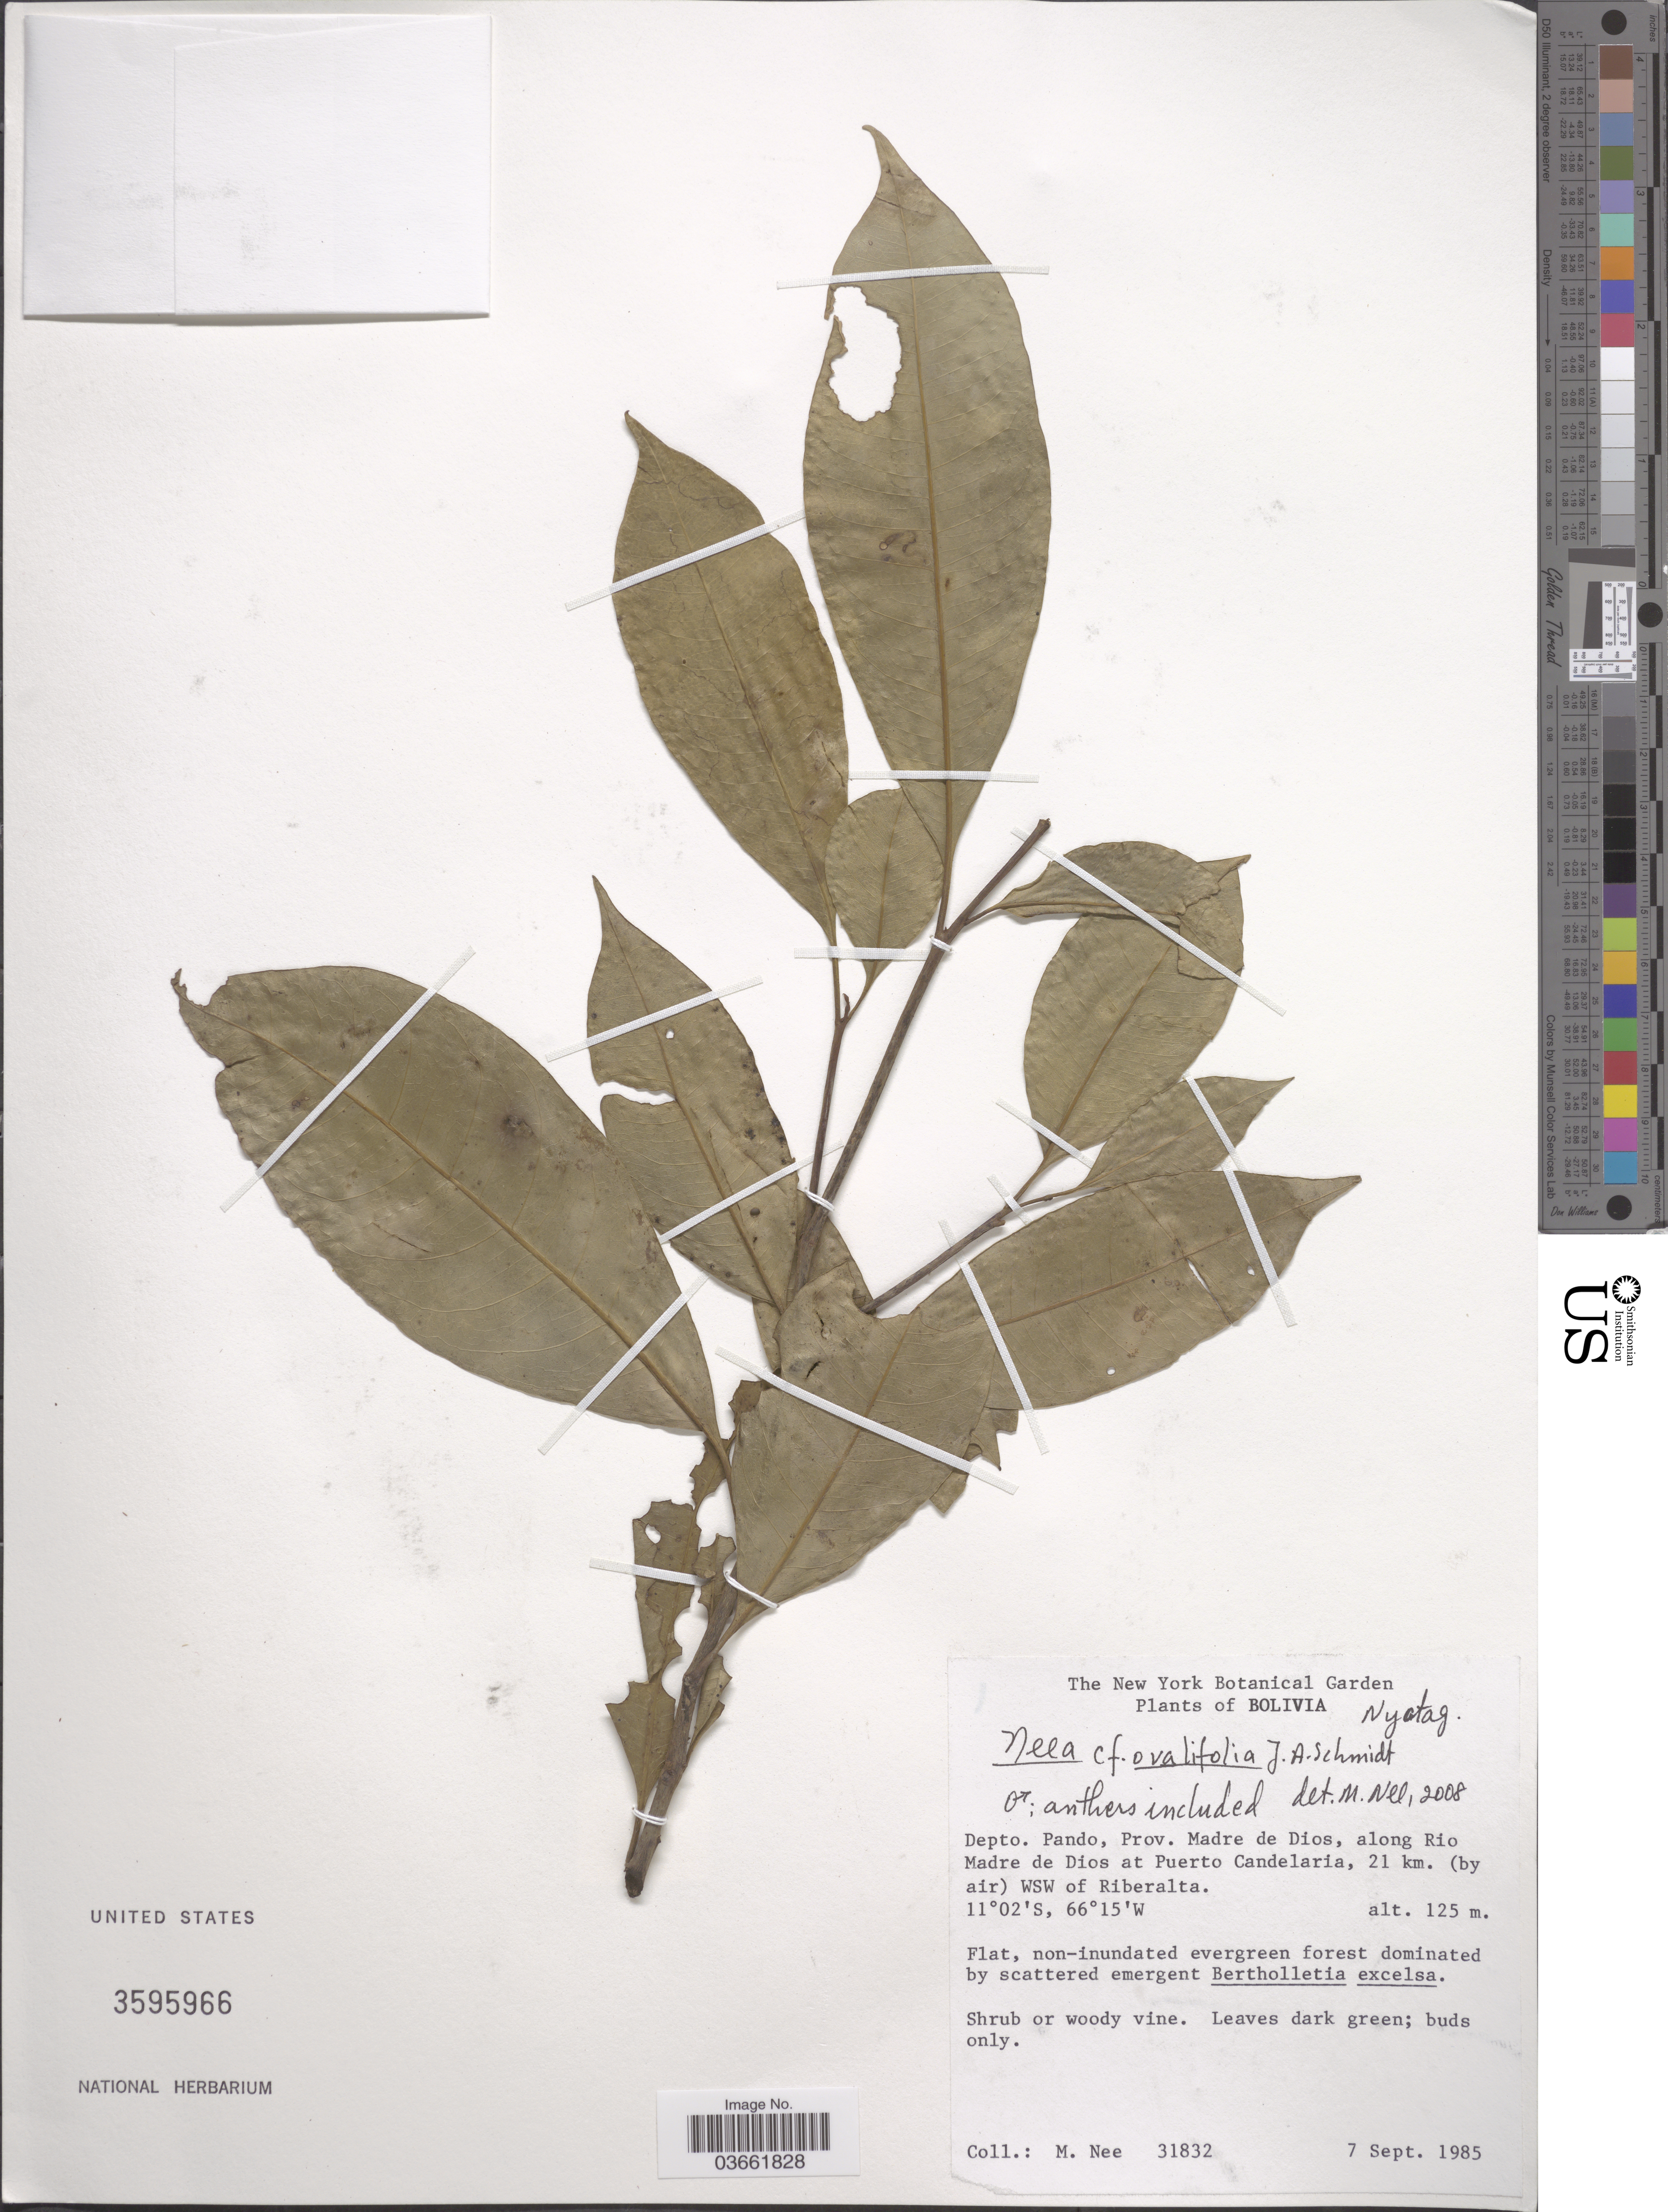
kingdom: Plantae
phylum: Tracheophyta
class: Magnoliopsida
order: Caryophyllales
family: Nyctaginaceae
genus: Neea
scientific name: Neea ovalifolia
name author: Spruce ex J.A. Schmidt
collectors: M. Nee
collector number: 31832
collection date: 1985-09-07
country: Bolivia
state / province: Pando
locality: Depto. Pando, Prov. Madre de Dios, along Rio Madre de Dios at Puerto Candelaria, 21 km. (by air) WSW of Riberalta.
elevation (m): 125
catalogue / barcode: US 3595966